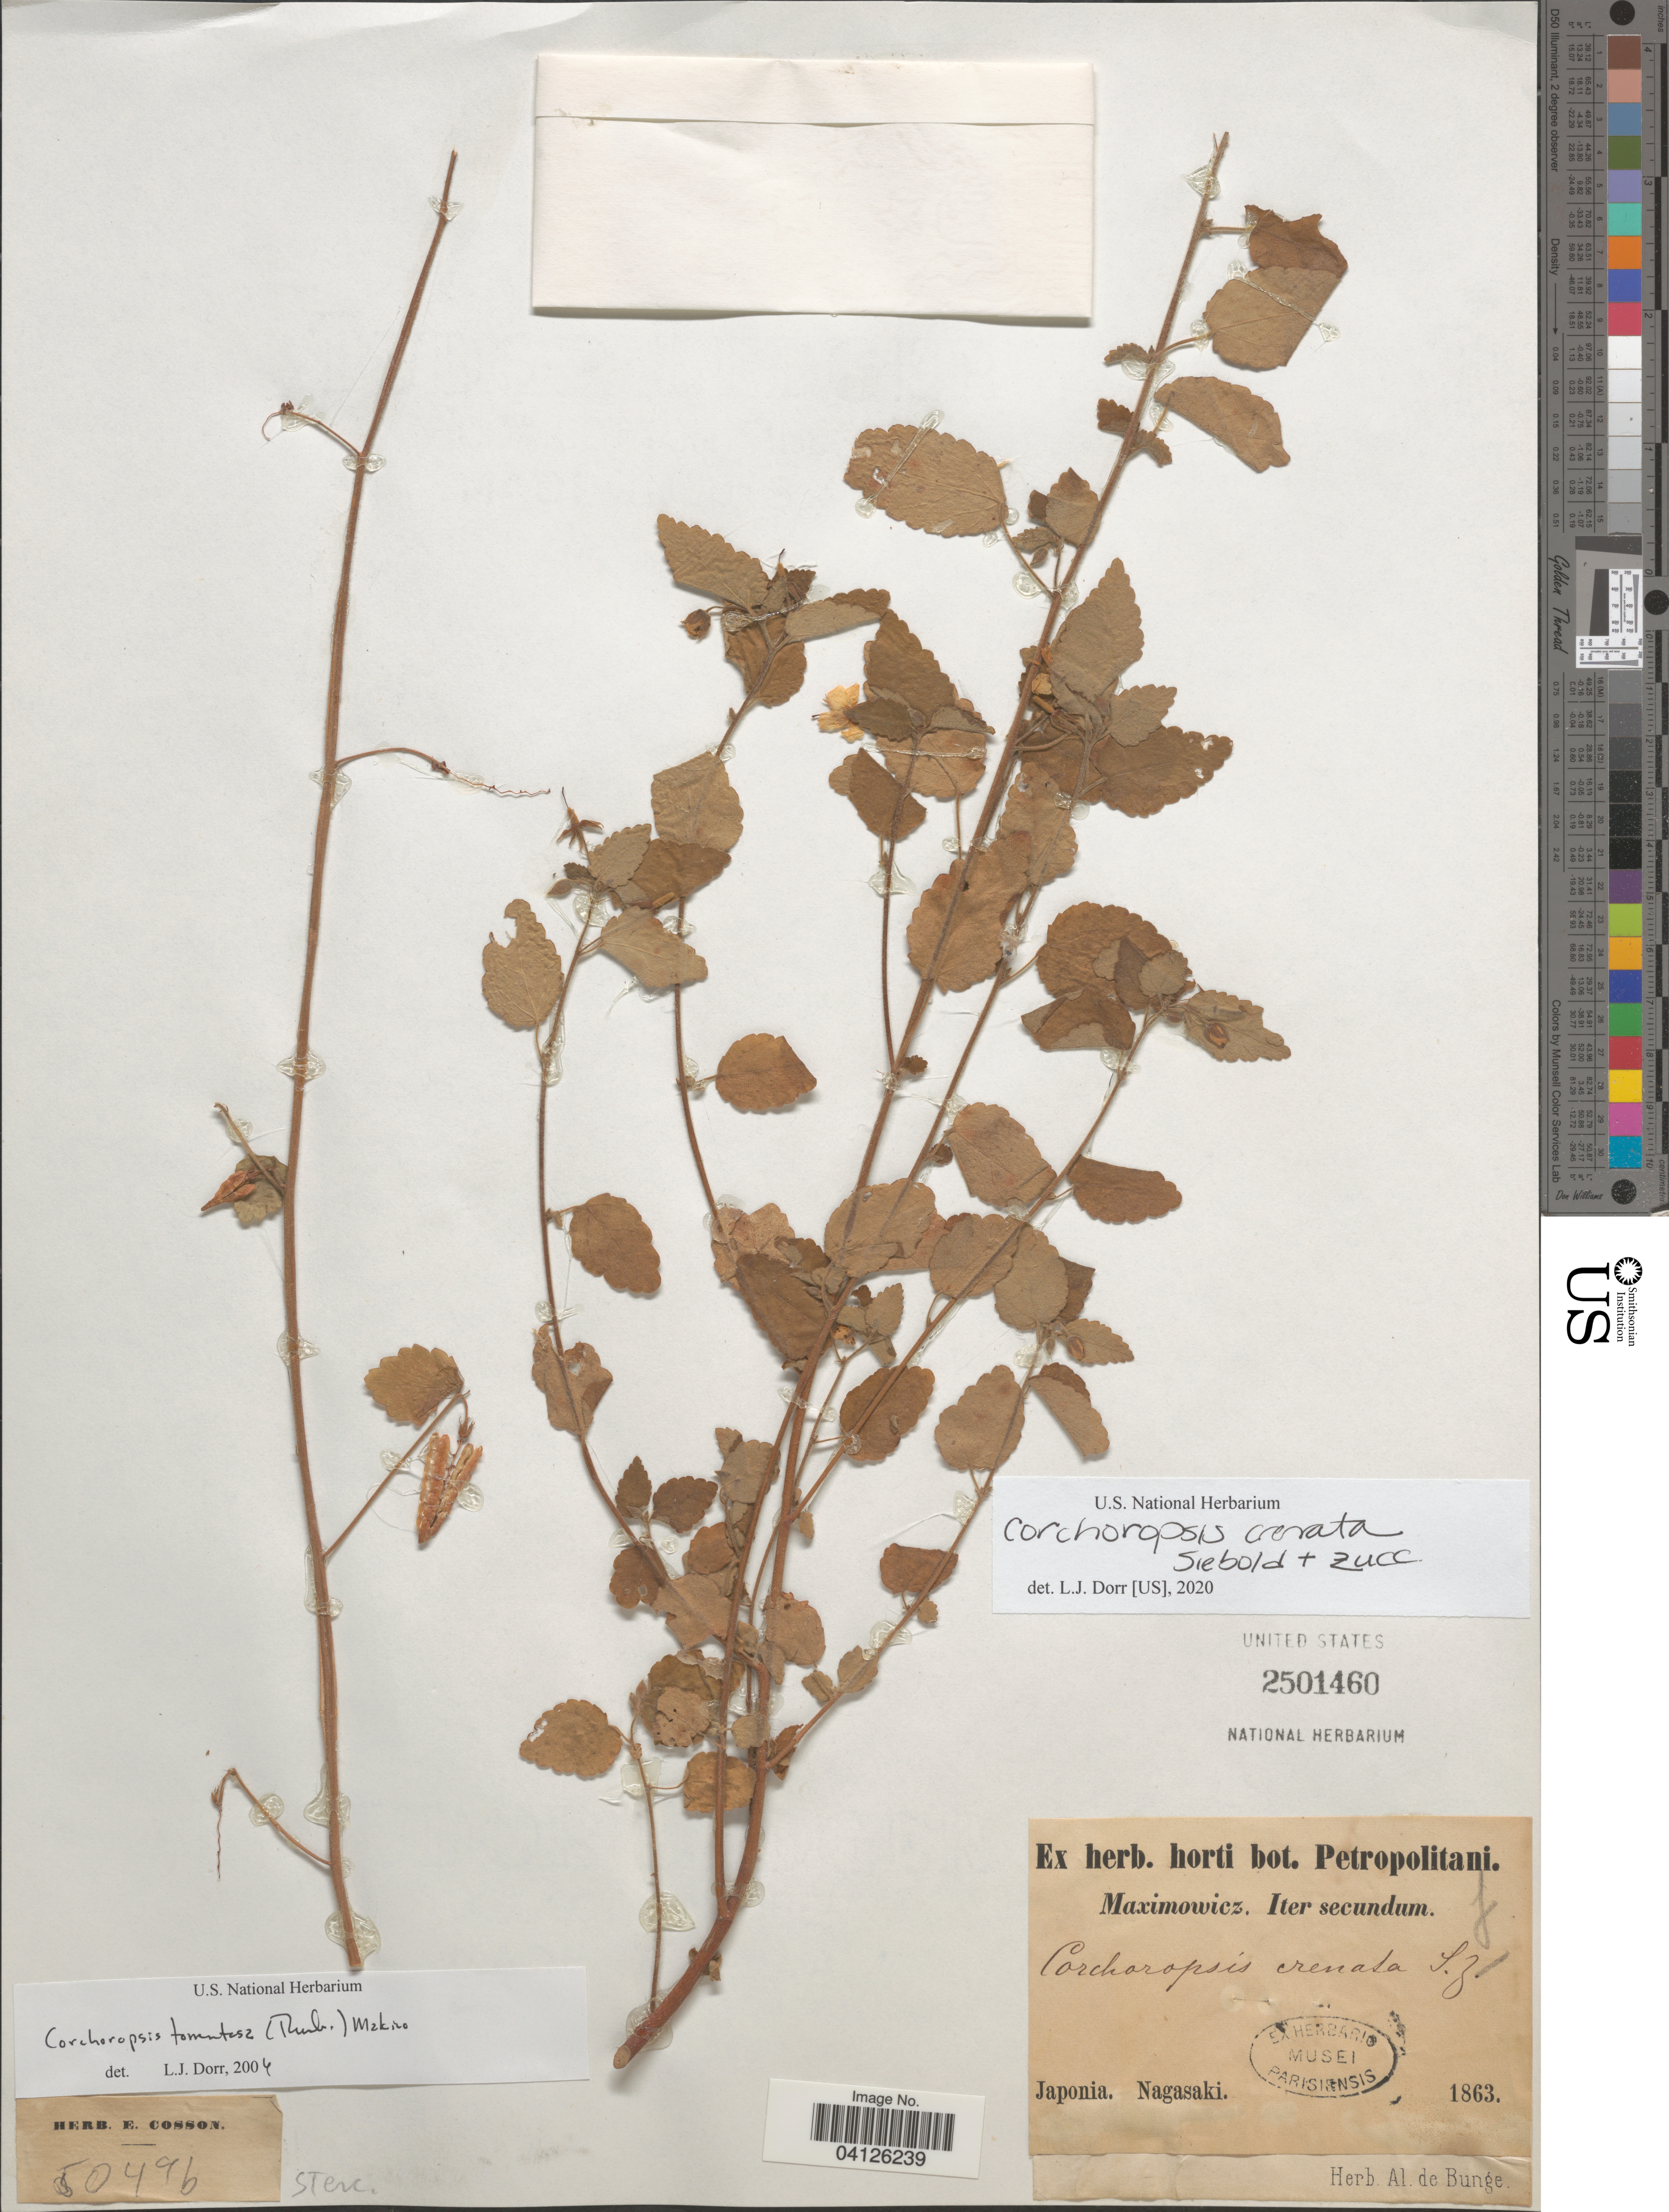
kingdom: Plantae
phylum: Tracheophyta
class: Magnoliopsida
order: Malvales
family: Malvaceae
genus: Corchoropsis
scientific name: Corchoropsis crenata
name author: Siebold & Zucc.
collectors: Maximowicz, --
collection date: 1863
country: Japan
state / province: Nagasaki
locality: Japonia.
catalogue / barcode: US 2501460